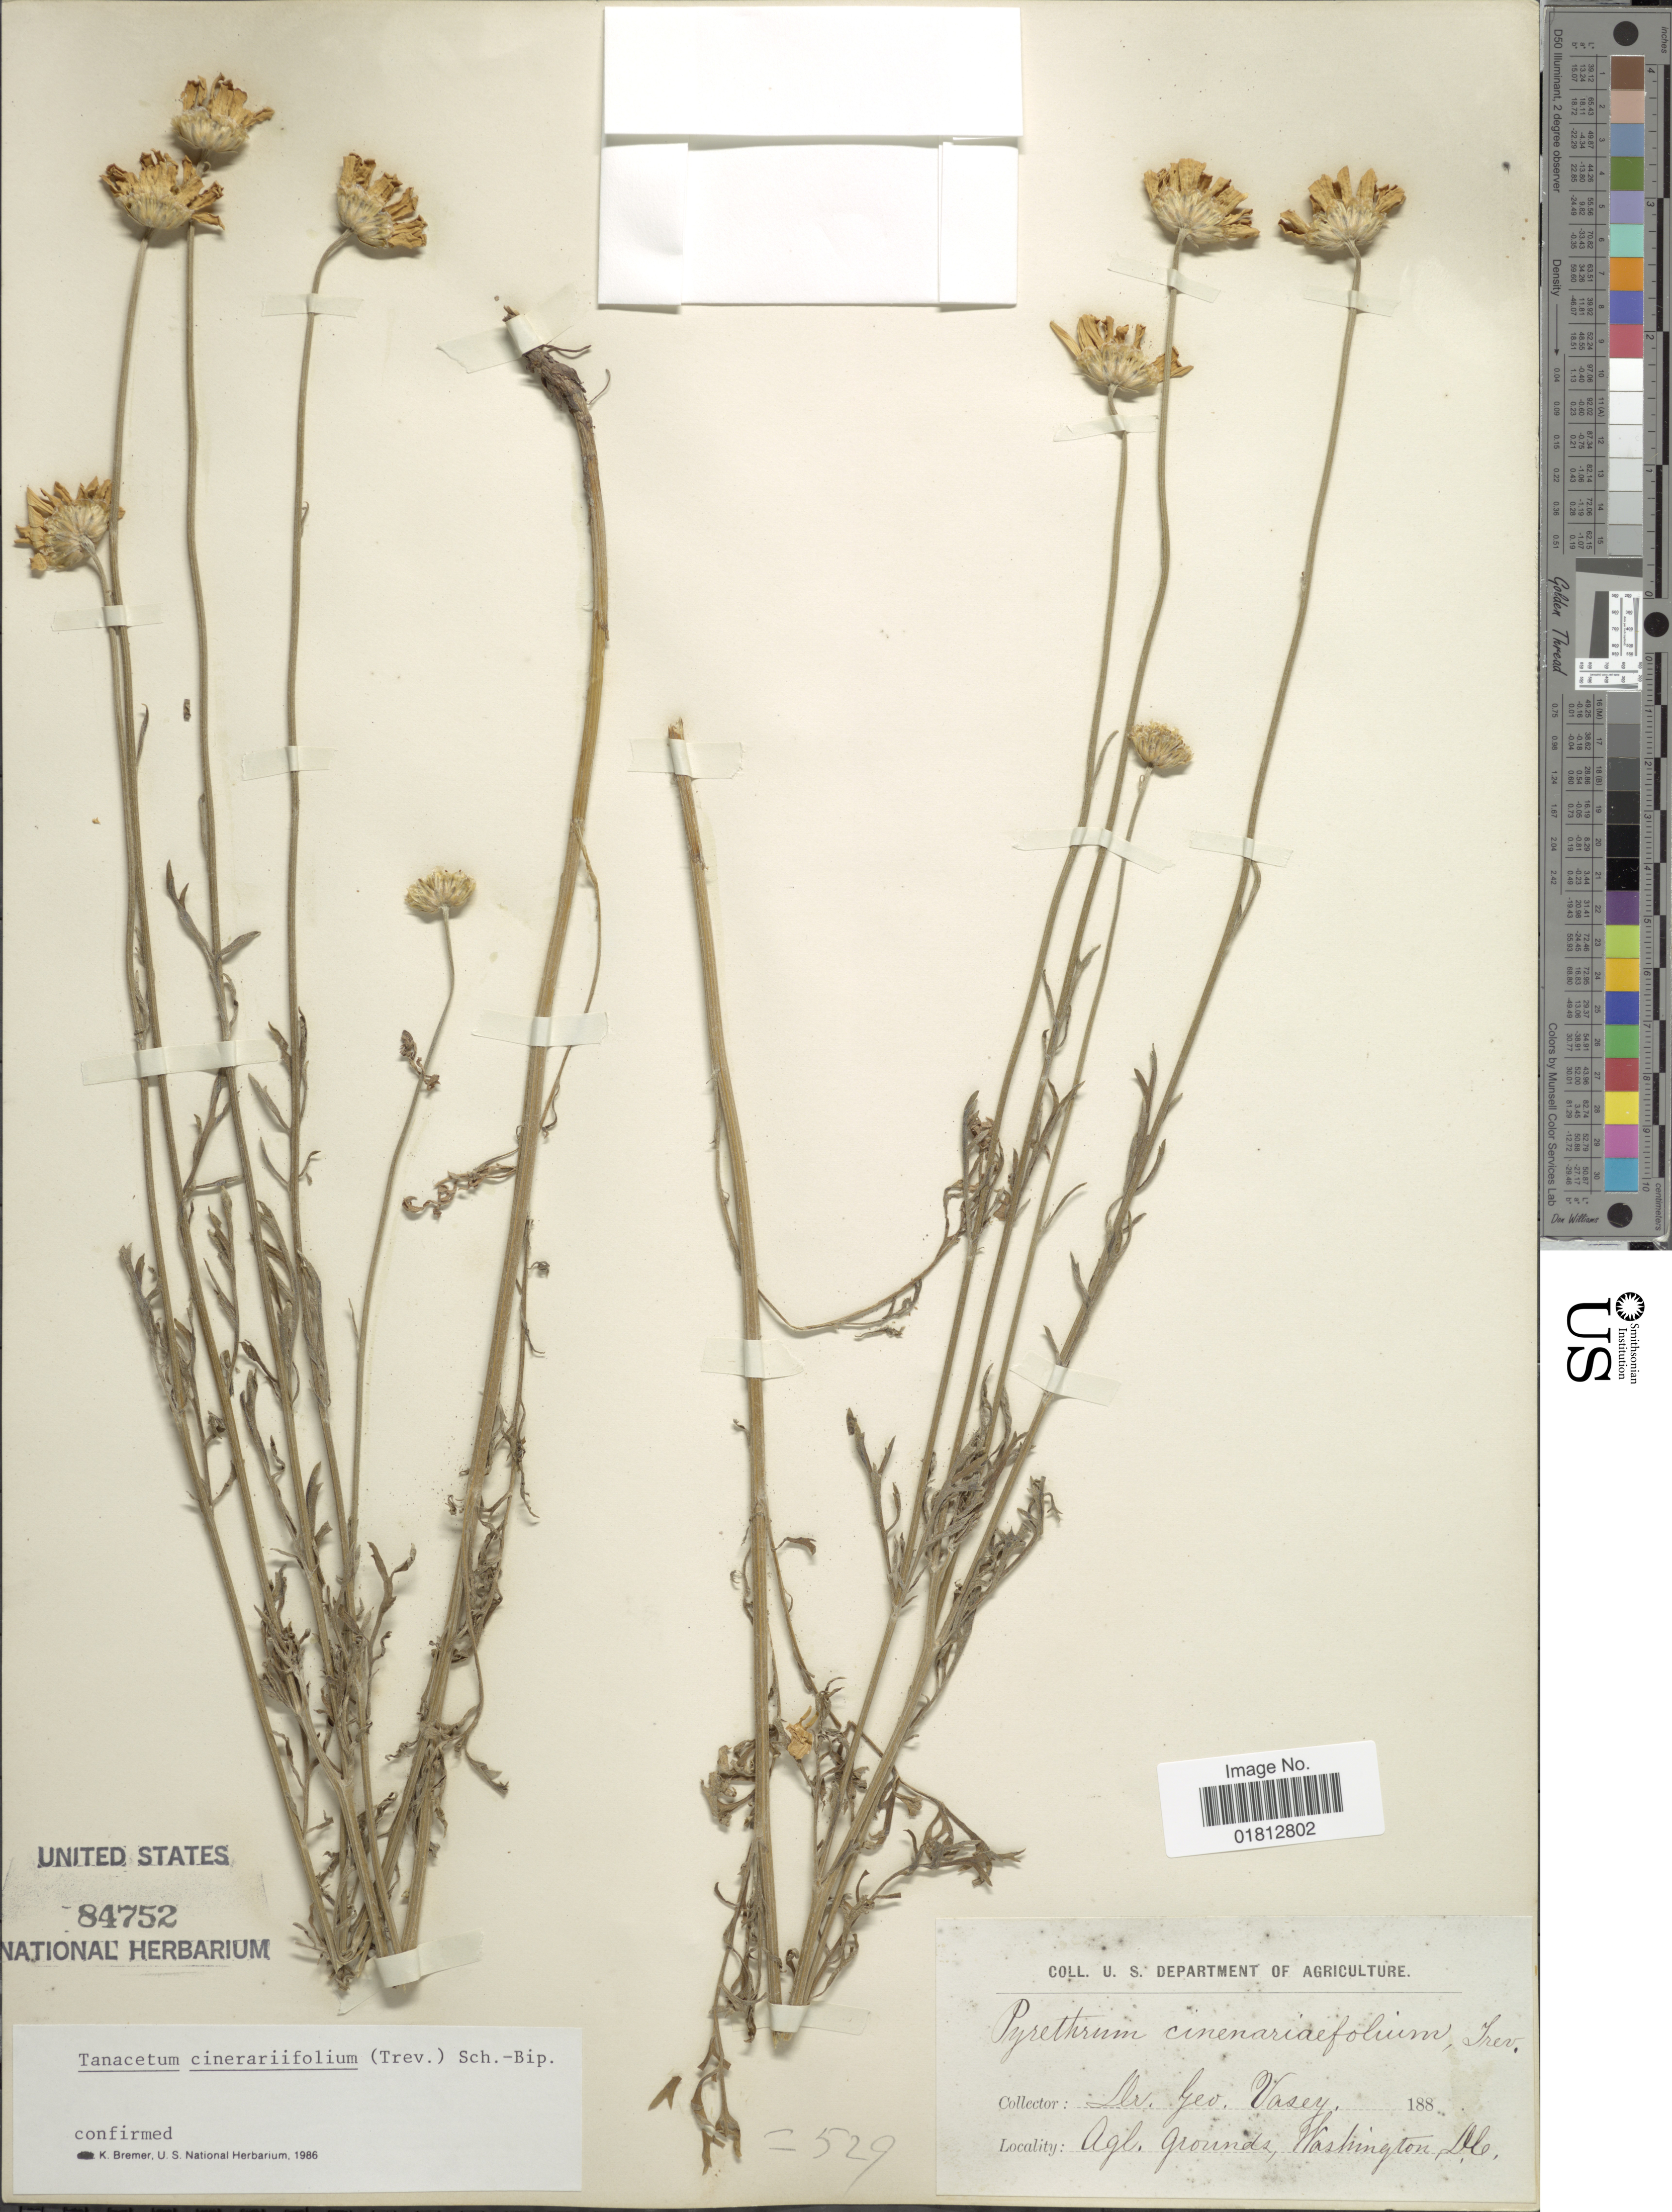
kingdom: Plantae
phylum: Tracheophyta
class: Magnoliopsida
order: Asterales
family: Asteraceae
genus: Tanacetum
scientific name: Tanacetum cinerariifolium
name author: (Trevis.) Schult.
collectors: G. Vasey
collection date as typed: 188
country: United States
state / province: District of Columbia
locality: Agl. Grounds, Washington D. C.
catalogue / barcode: US 84752